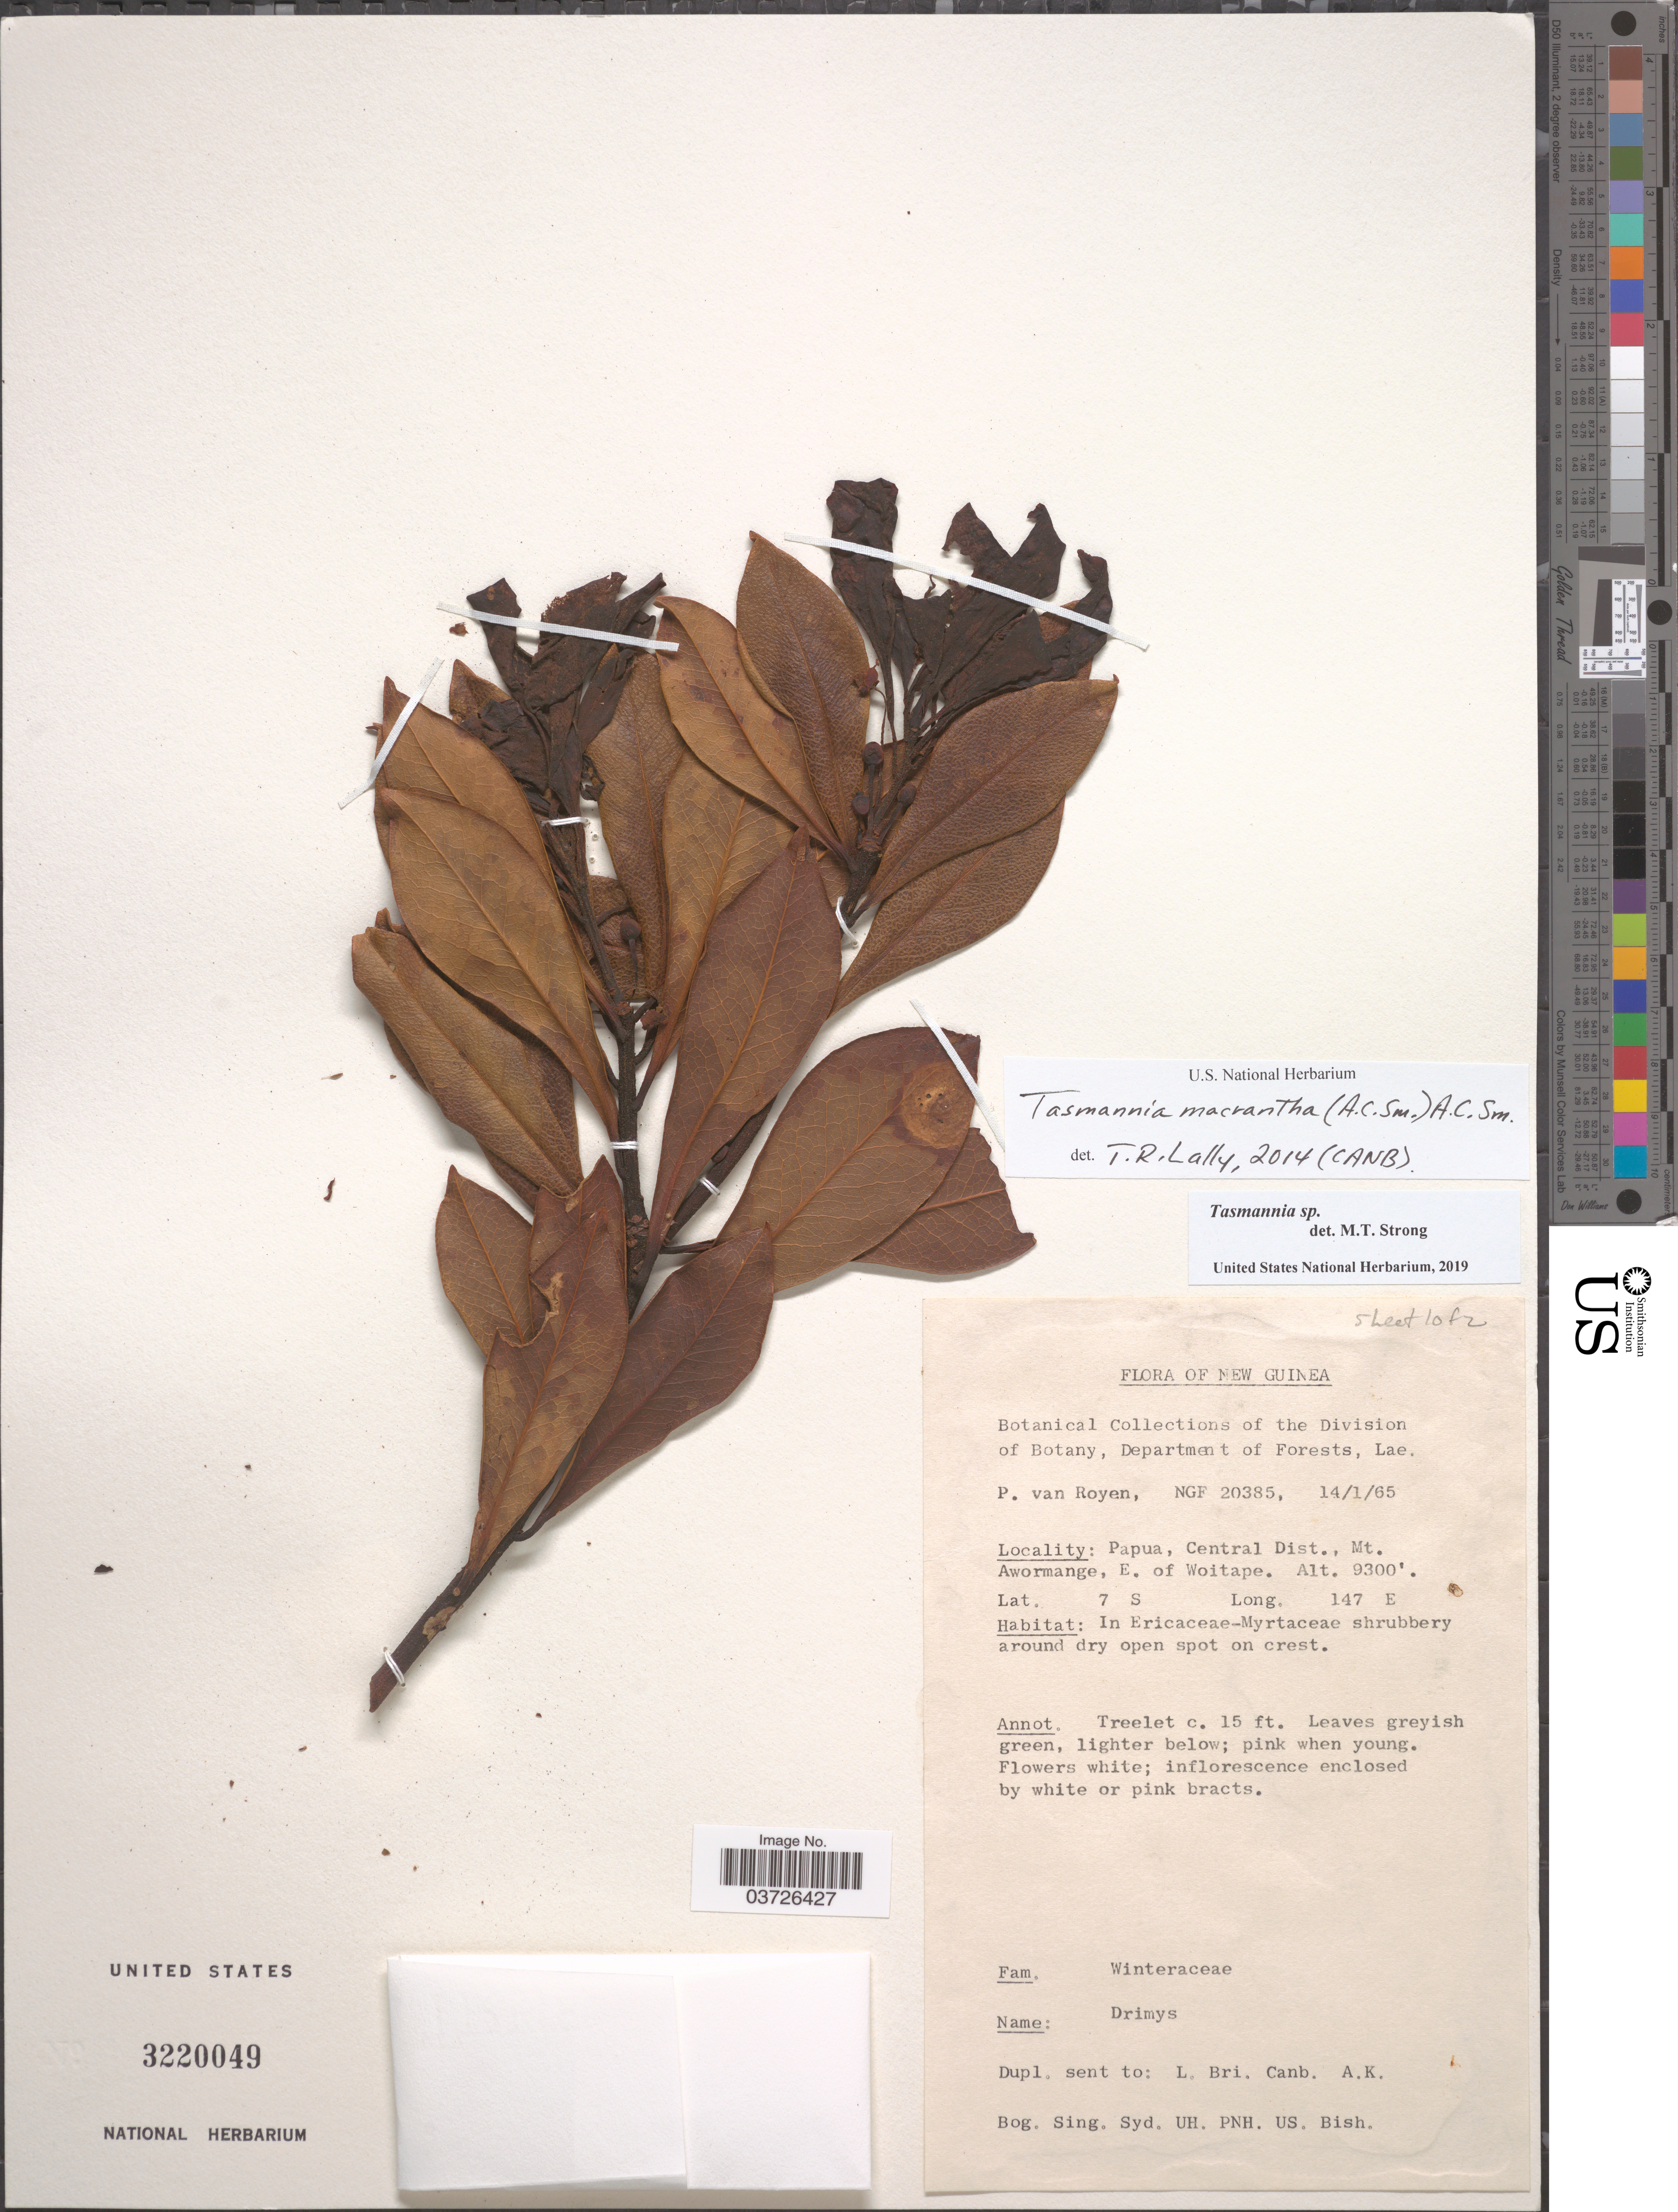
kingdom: Plantae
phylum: Tracheophyta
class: Magnoliopsida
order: Canellales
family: Winteraceae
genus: Tasmannia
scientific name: Tasmannia macrantha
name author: (A.C. Sm.) A.C. Sm.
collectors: P. van Royen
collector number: NGF 20385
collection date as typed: Transcribed d/m/y: 14/1/65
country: Papua New Guinea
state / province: Central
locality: New Guinea. Papua, Central Dist., Mt. Awormange, E. of Woitape.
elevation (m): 2835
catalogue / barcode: US 3220049